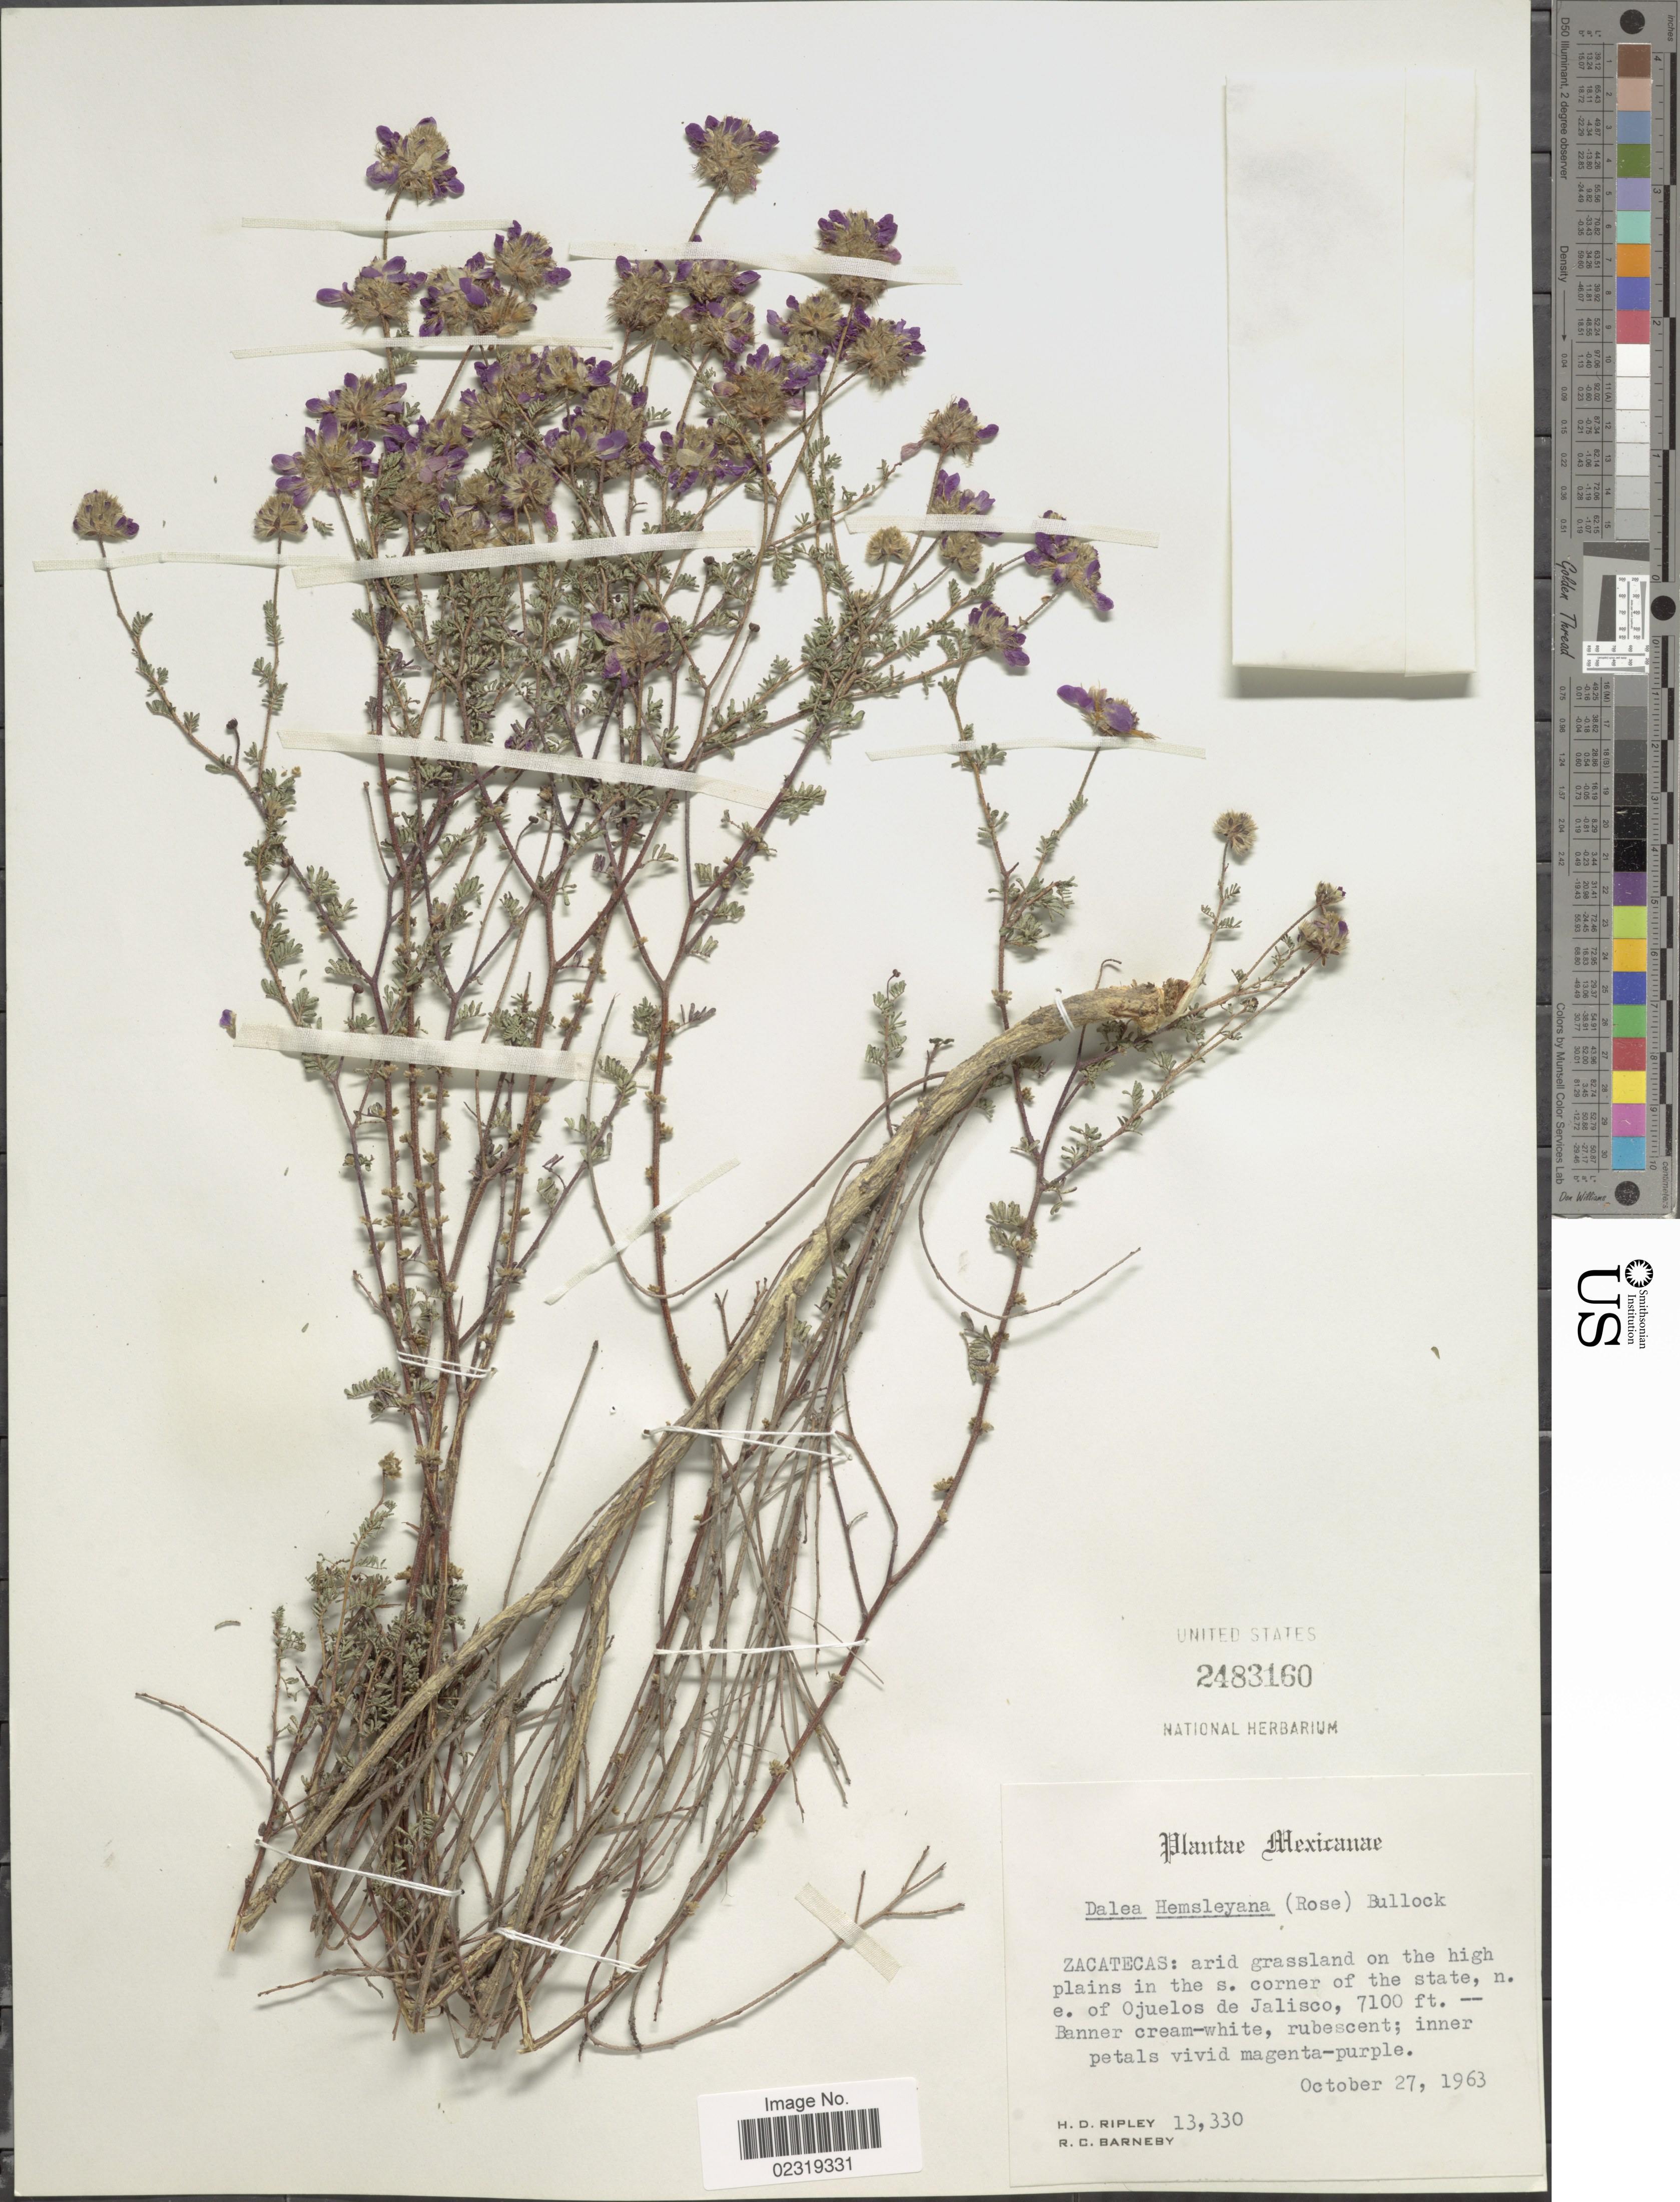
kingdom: Plantae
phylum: Tracheophyta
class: Magnoliopsida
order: Fabales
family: Fabaceae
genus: Dalea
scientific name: Dalea hemsleyana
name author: (M. Rose) Bullock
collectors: H. Ripley & R. C. Barneby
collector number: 13330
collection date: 1963-10-27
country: Mexico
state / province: Zacatecas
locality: Arid grassland on the high plains in the s. corner of the state, n.e. of Ojuelos de Jalisco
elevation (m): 2164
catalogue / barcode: US 2483160